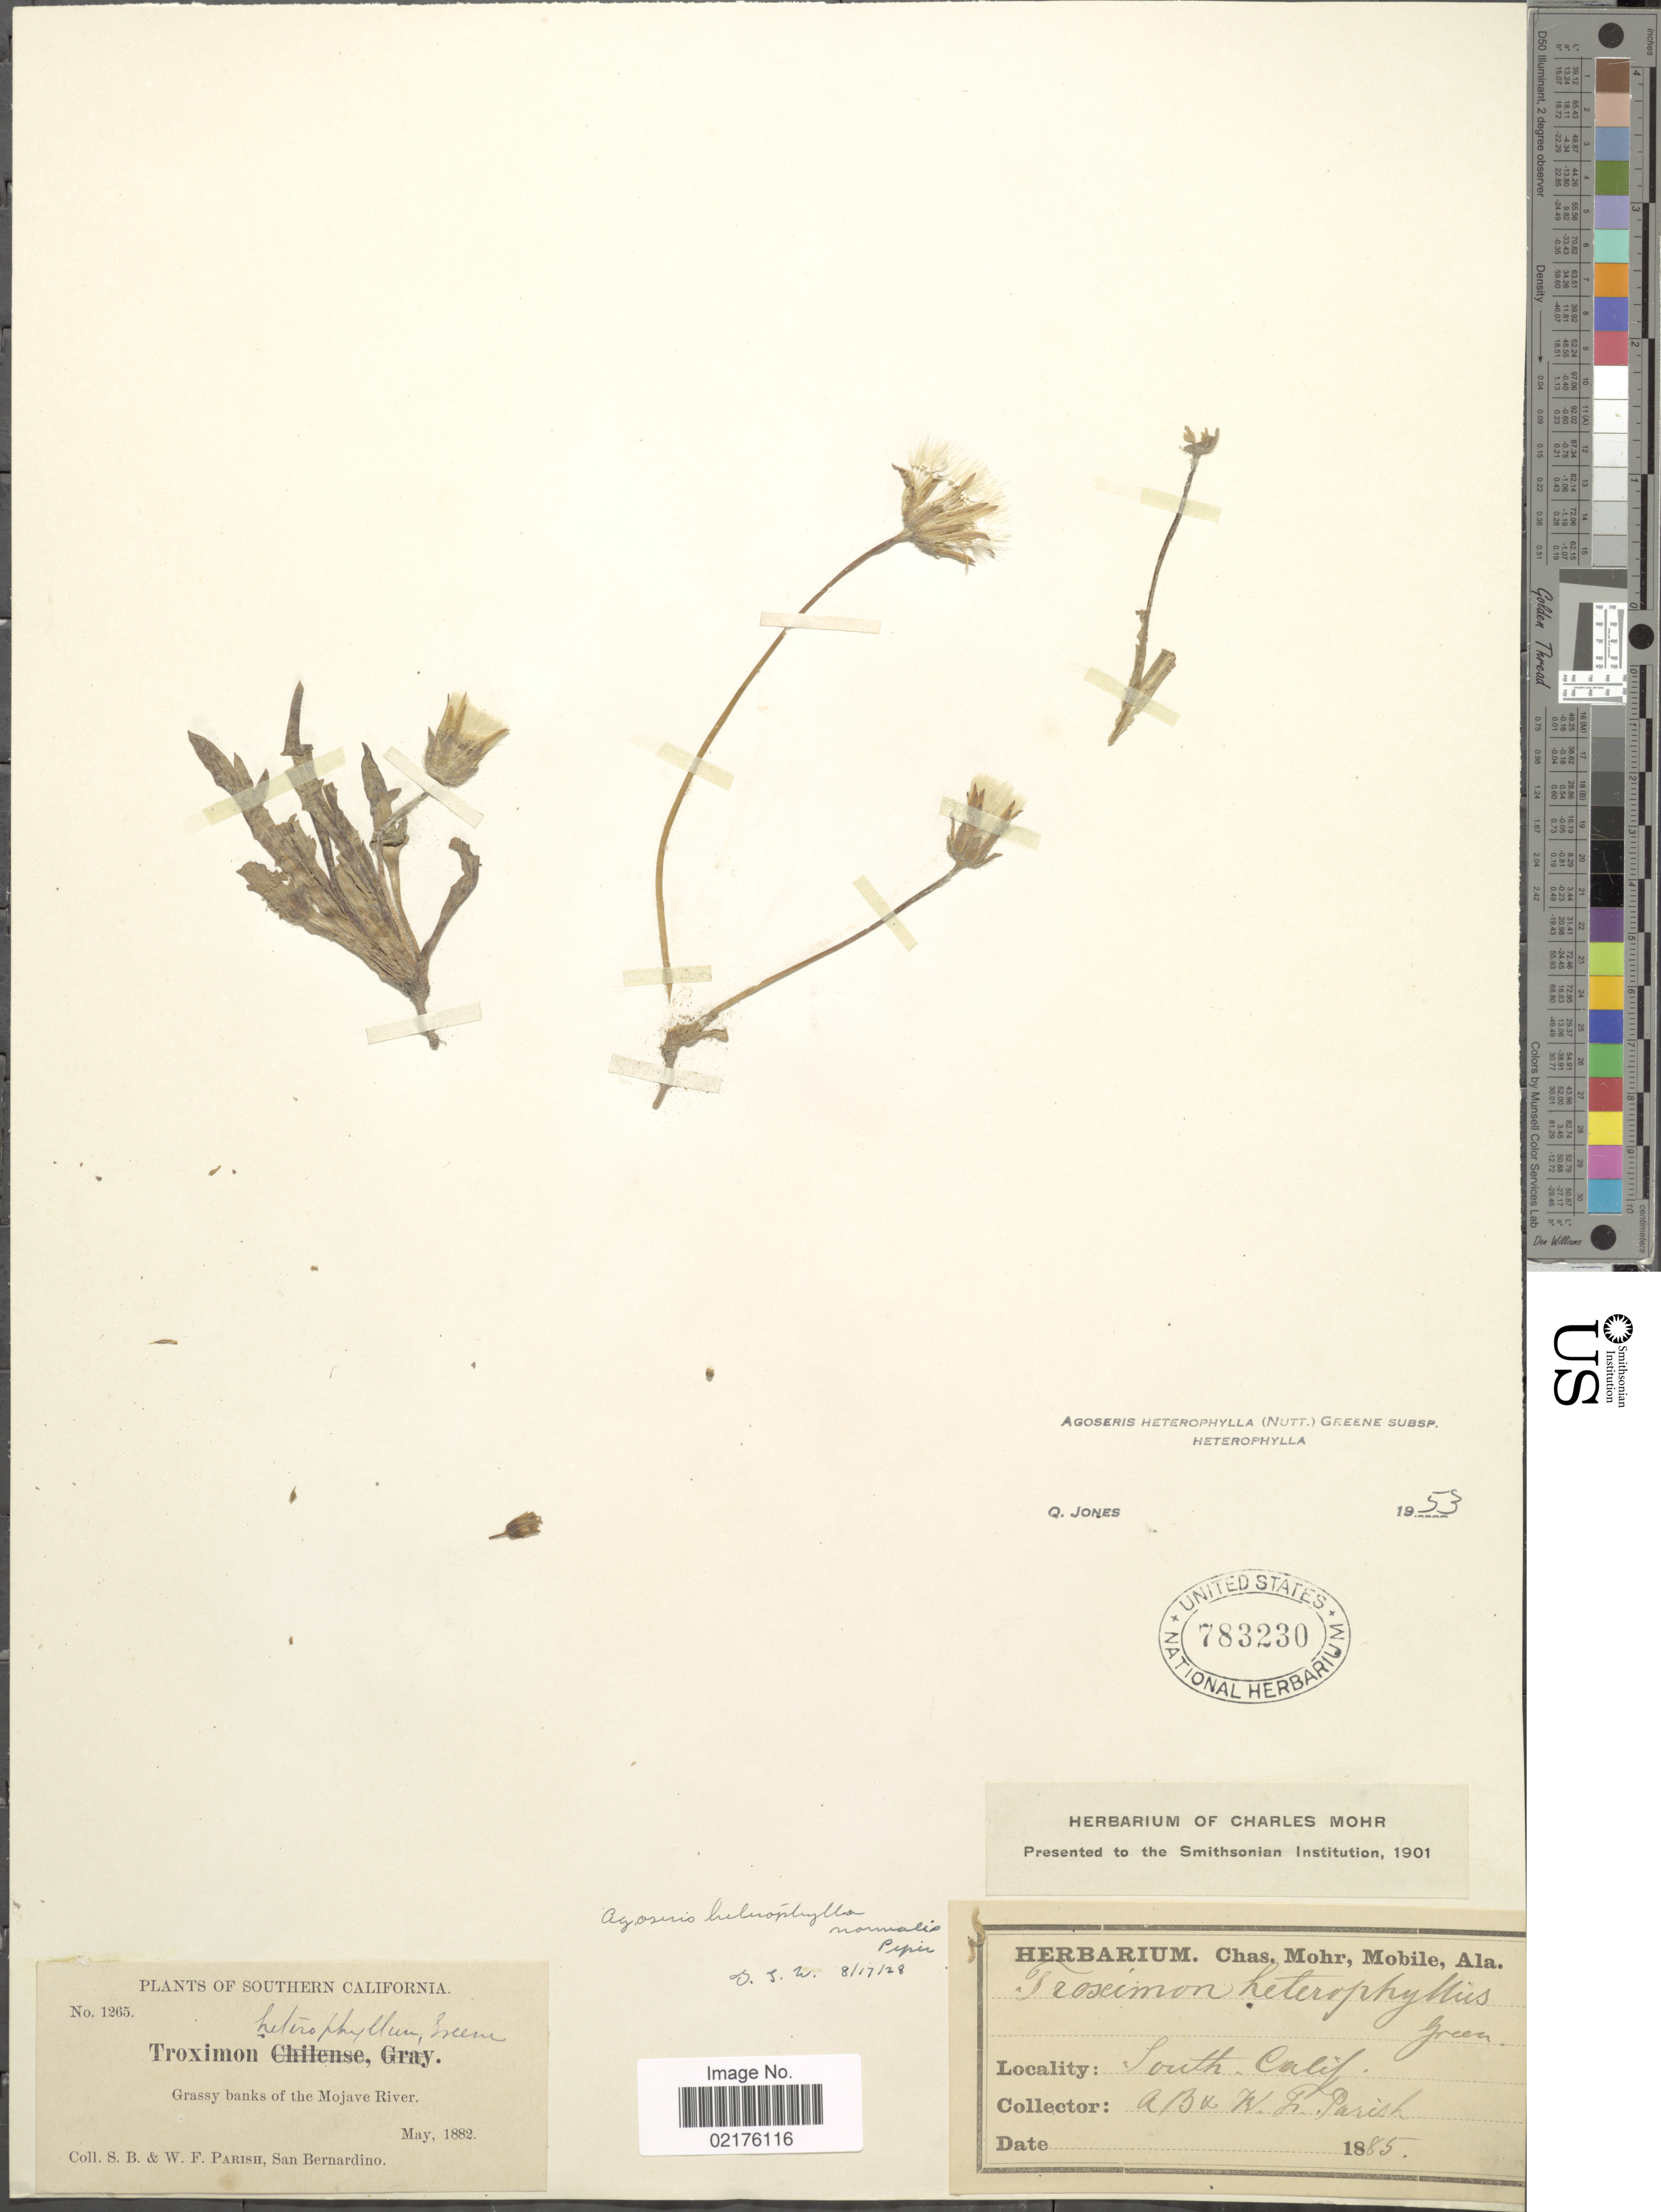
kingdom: Plantae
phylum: Tracheophyta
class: Magnoliopsida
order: Asterales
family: Asteraceae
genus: Agoseris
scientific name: Agoseris heterophylla subsp. heterophylla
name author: (Nutt.) Greene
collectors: S. B. Parish & W. F. Parish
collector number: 1265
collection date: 1882-05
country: United States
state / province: California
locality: Southern California, Grassy banks of Mojave River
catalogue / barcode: US 783230